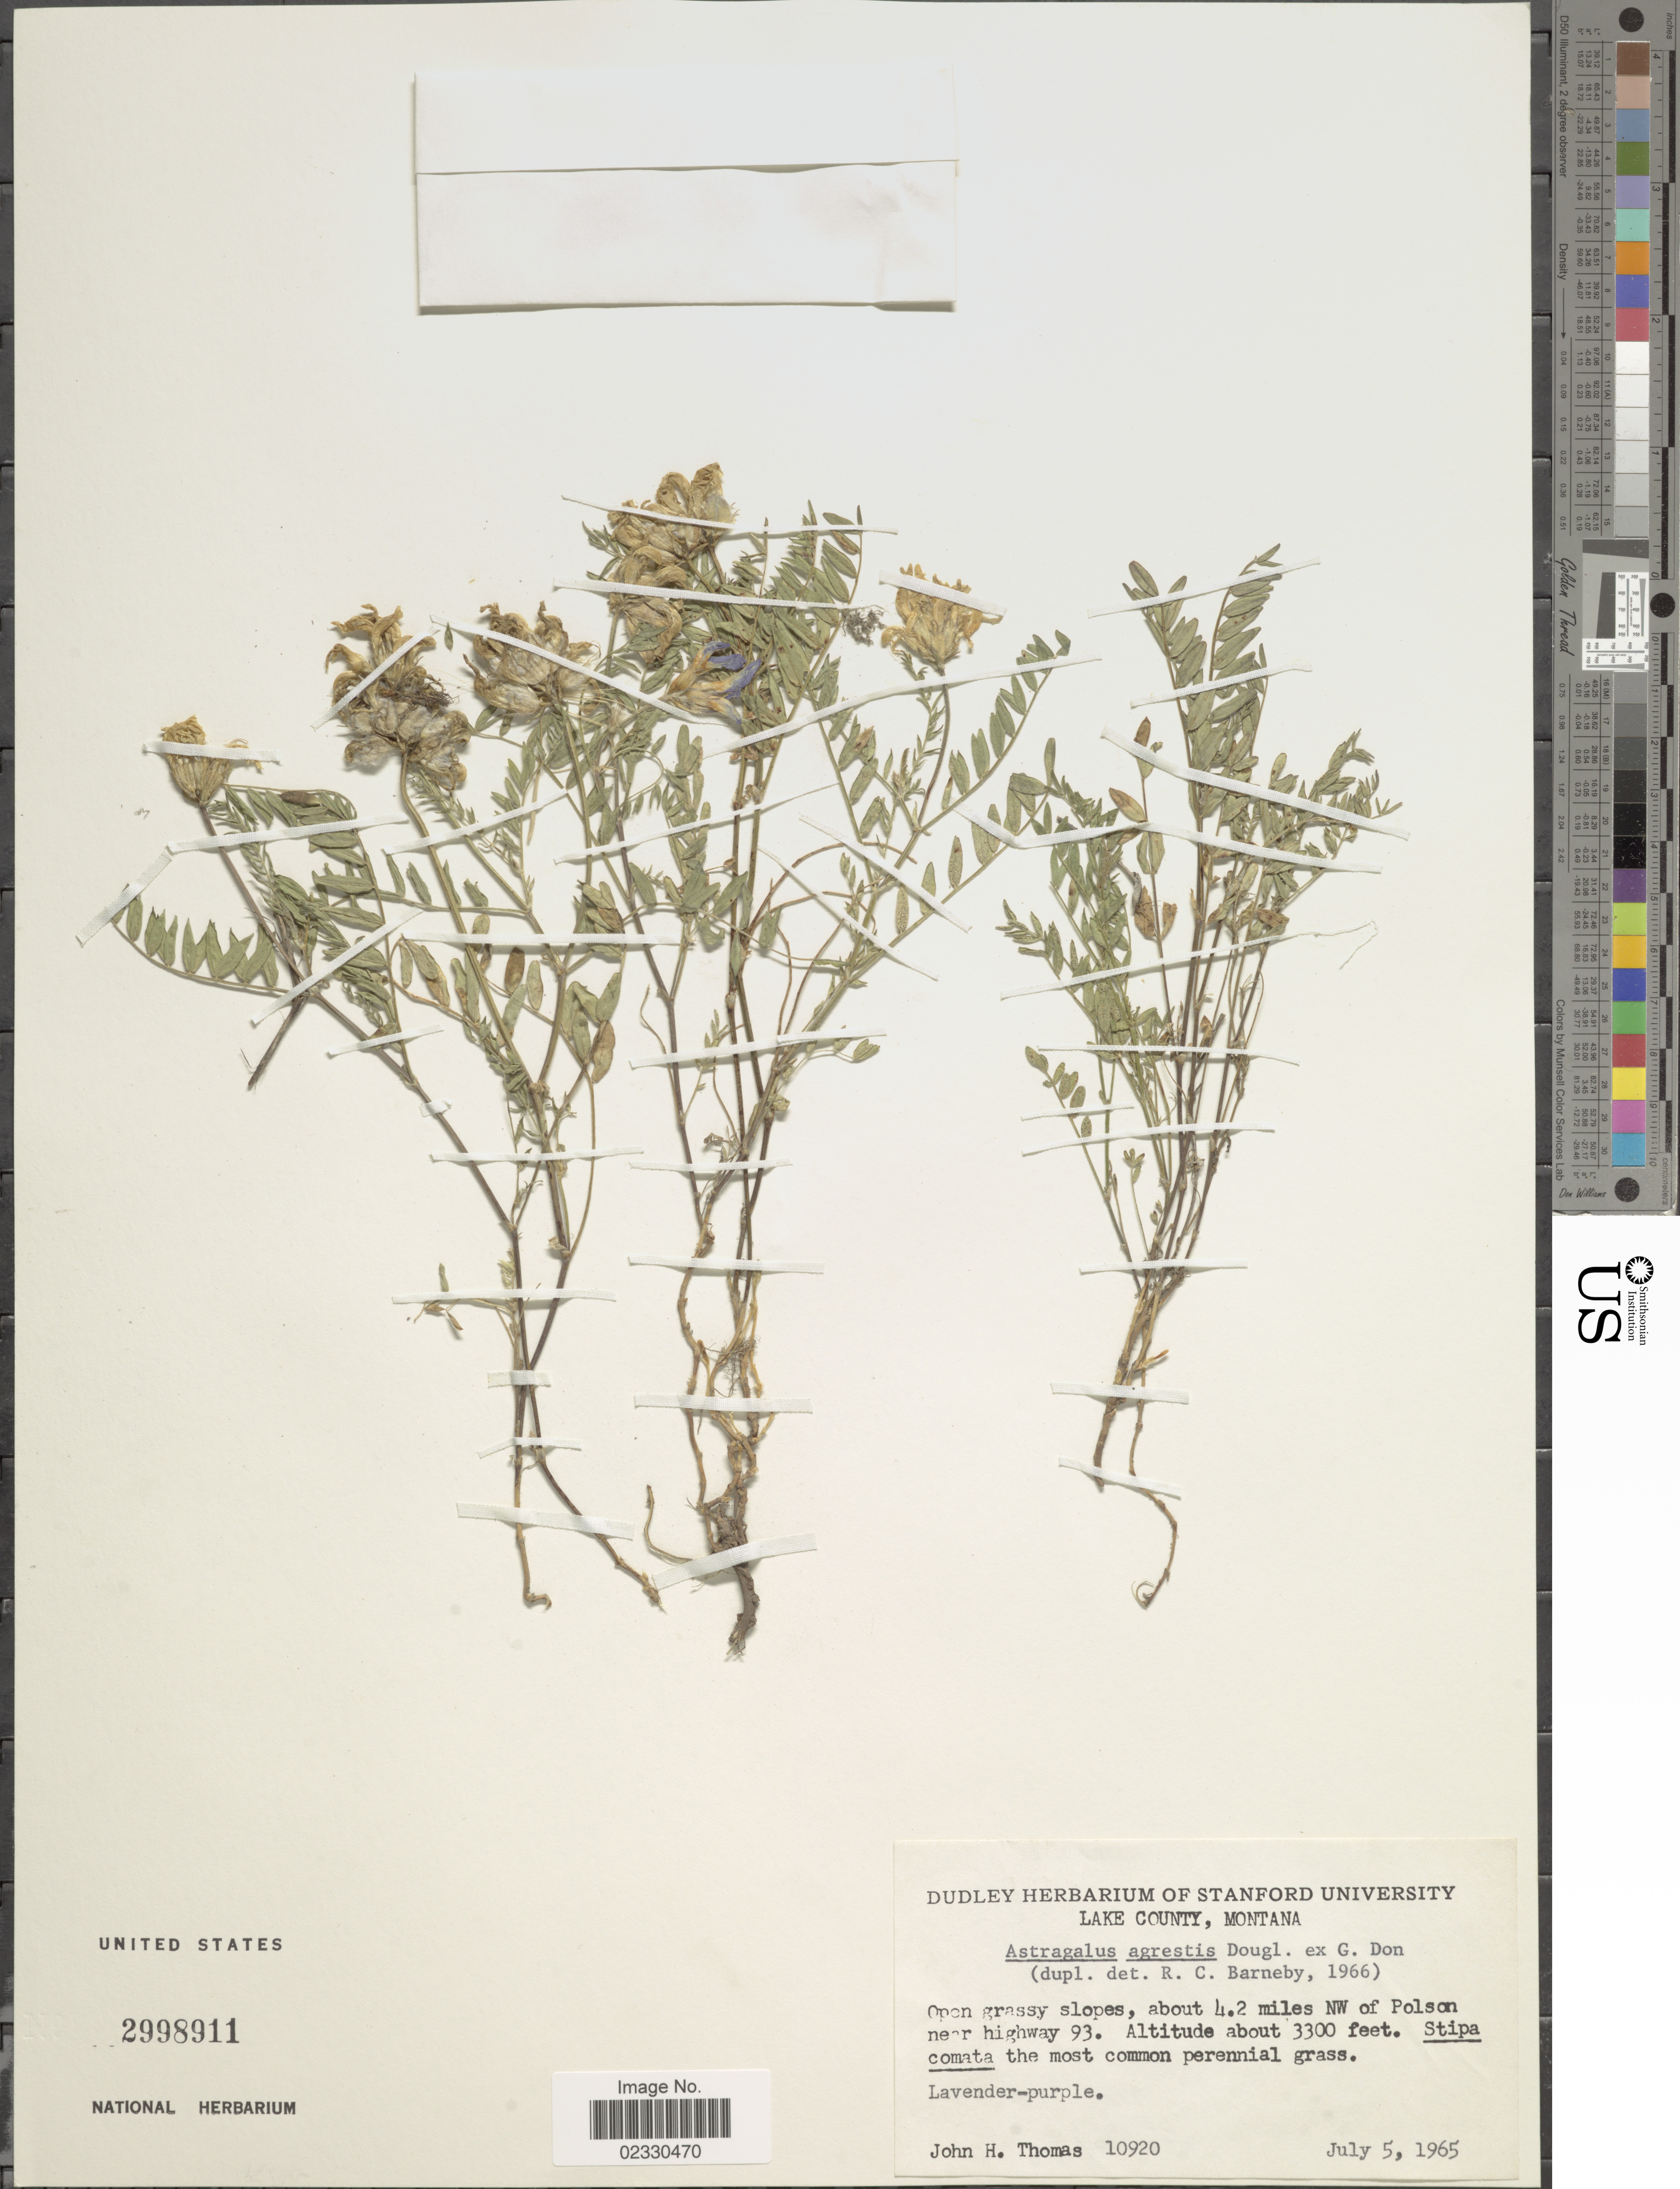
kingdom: Plantae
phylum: Tracheophyta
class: Magnoliopsida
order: Fabales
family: Fabaceae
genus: Astragalus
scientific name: Astragalus dasyglottis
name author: DC.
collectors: J. H. Thomas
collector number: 10920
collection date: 1965-07-05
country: United States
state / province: Montana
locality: Lake County, Montana, about 4.2 miles NW of Polson near Highway 93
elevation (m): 1006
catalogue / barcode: US 2998911